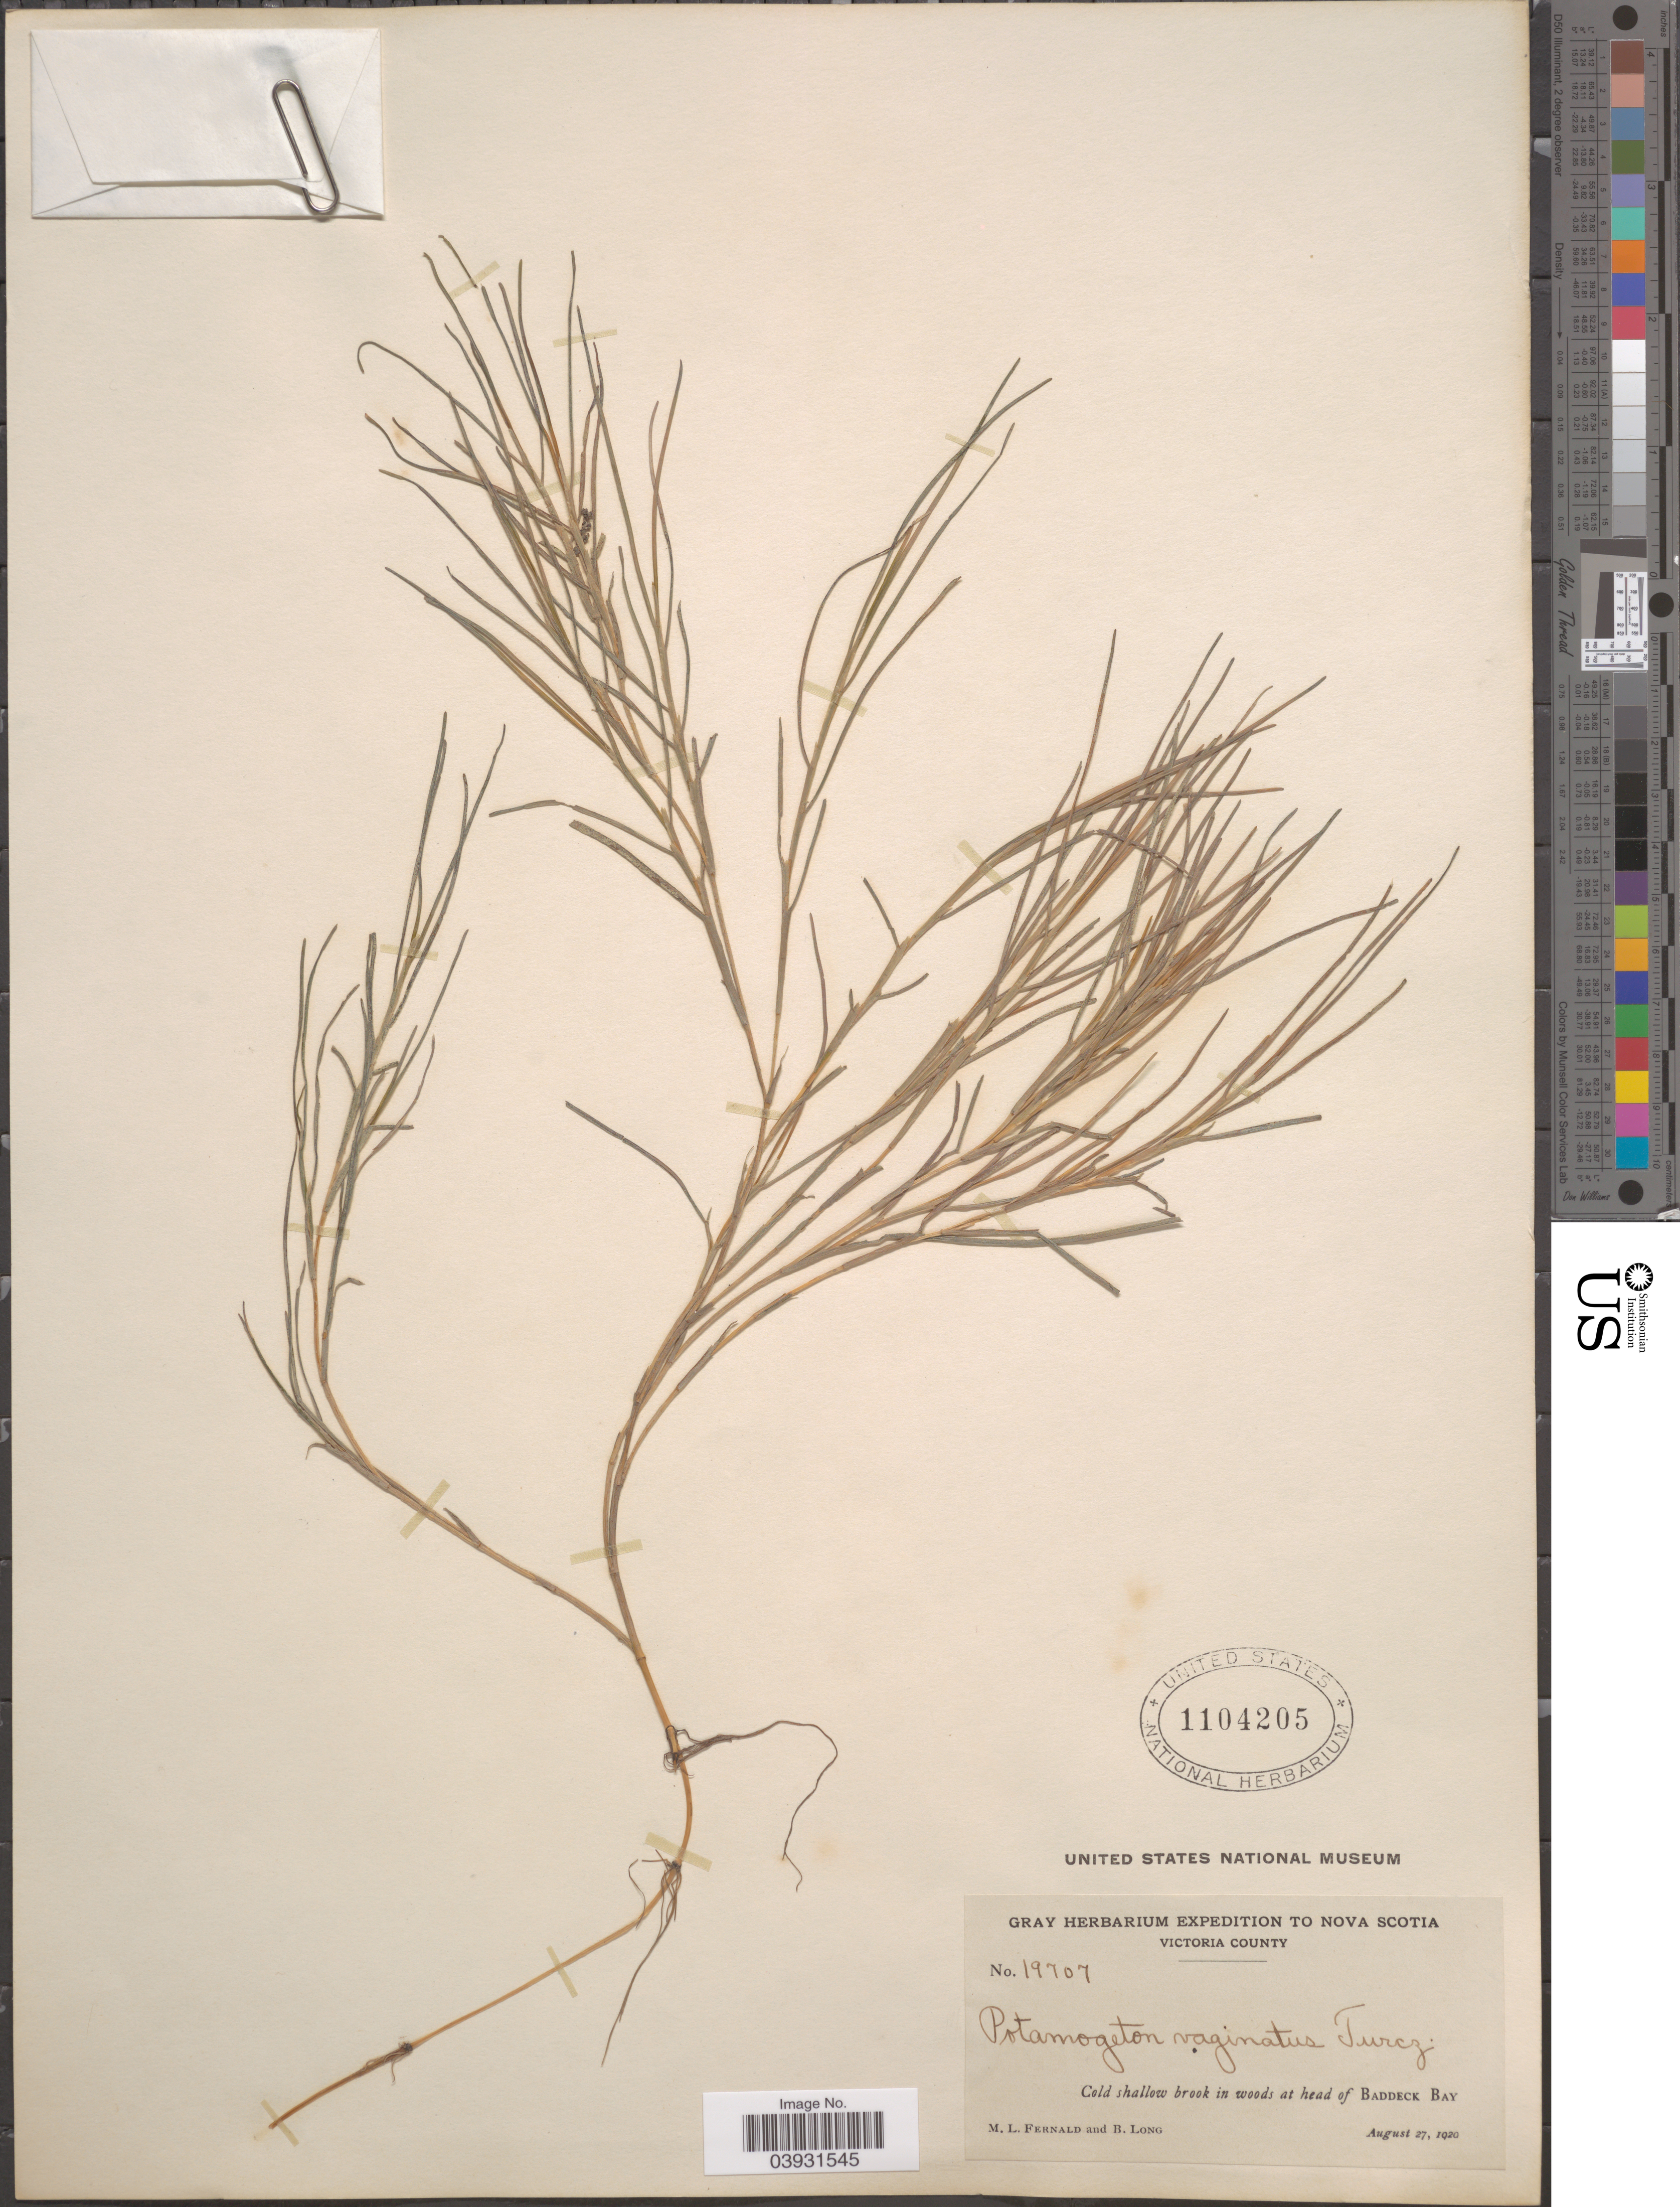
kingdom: Plantae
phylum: Tracheophyta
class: Liliopsida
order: Alismatales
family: Potamogetonaceae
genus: Potamogeton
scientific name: Potamogeton sp.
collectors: M. L. Fernald & B. Long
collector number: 19707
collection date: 1920-08-27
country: Canada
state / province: Nova Scotia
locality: Victoria County. Cold shallow brook in woods at head of Baddeck Bay.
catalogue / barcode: US 1104205